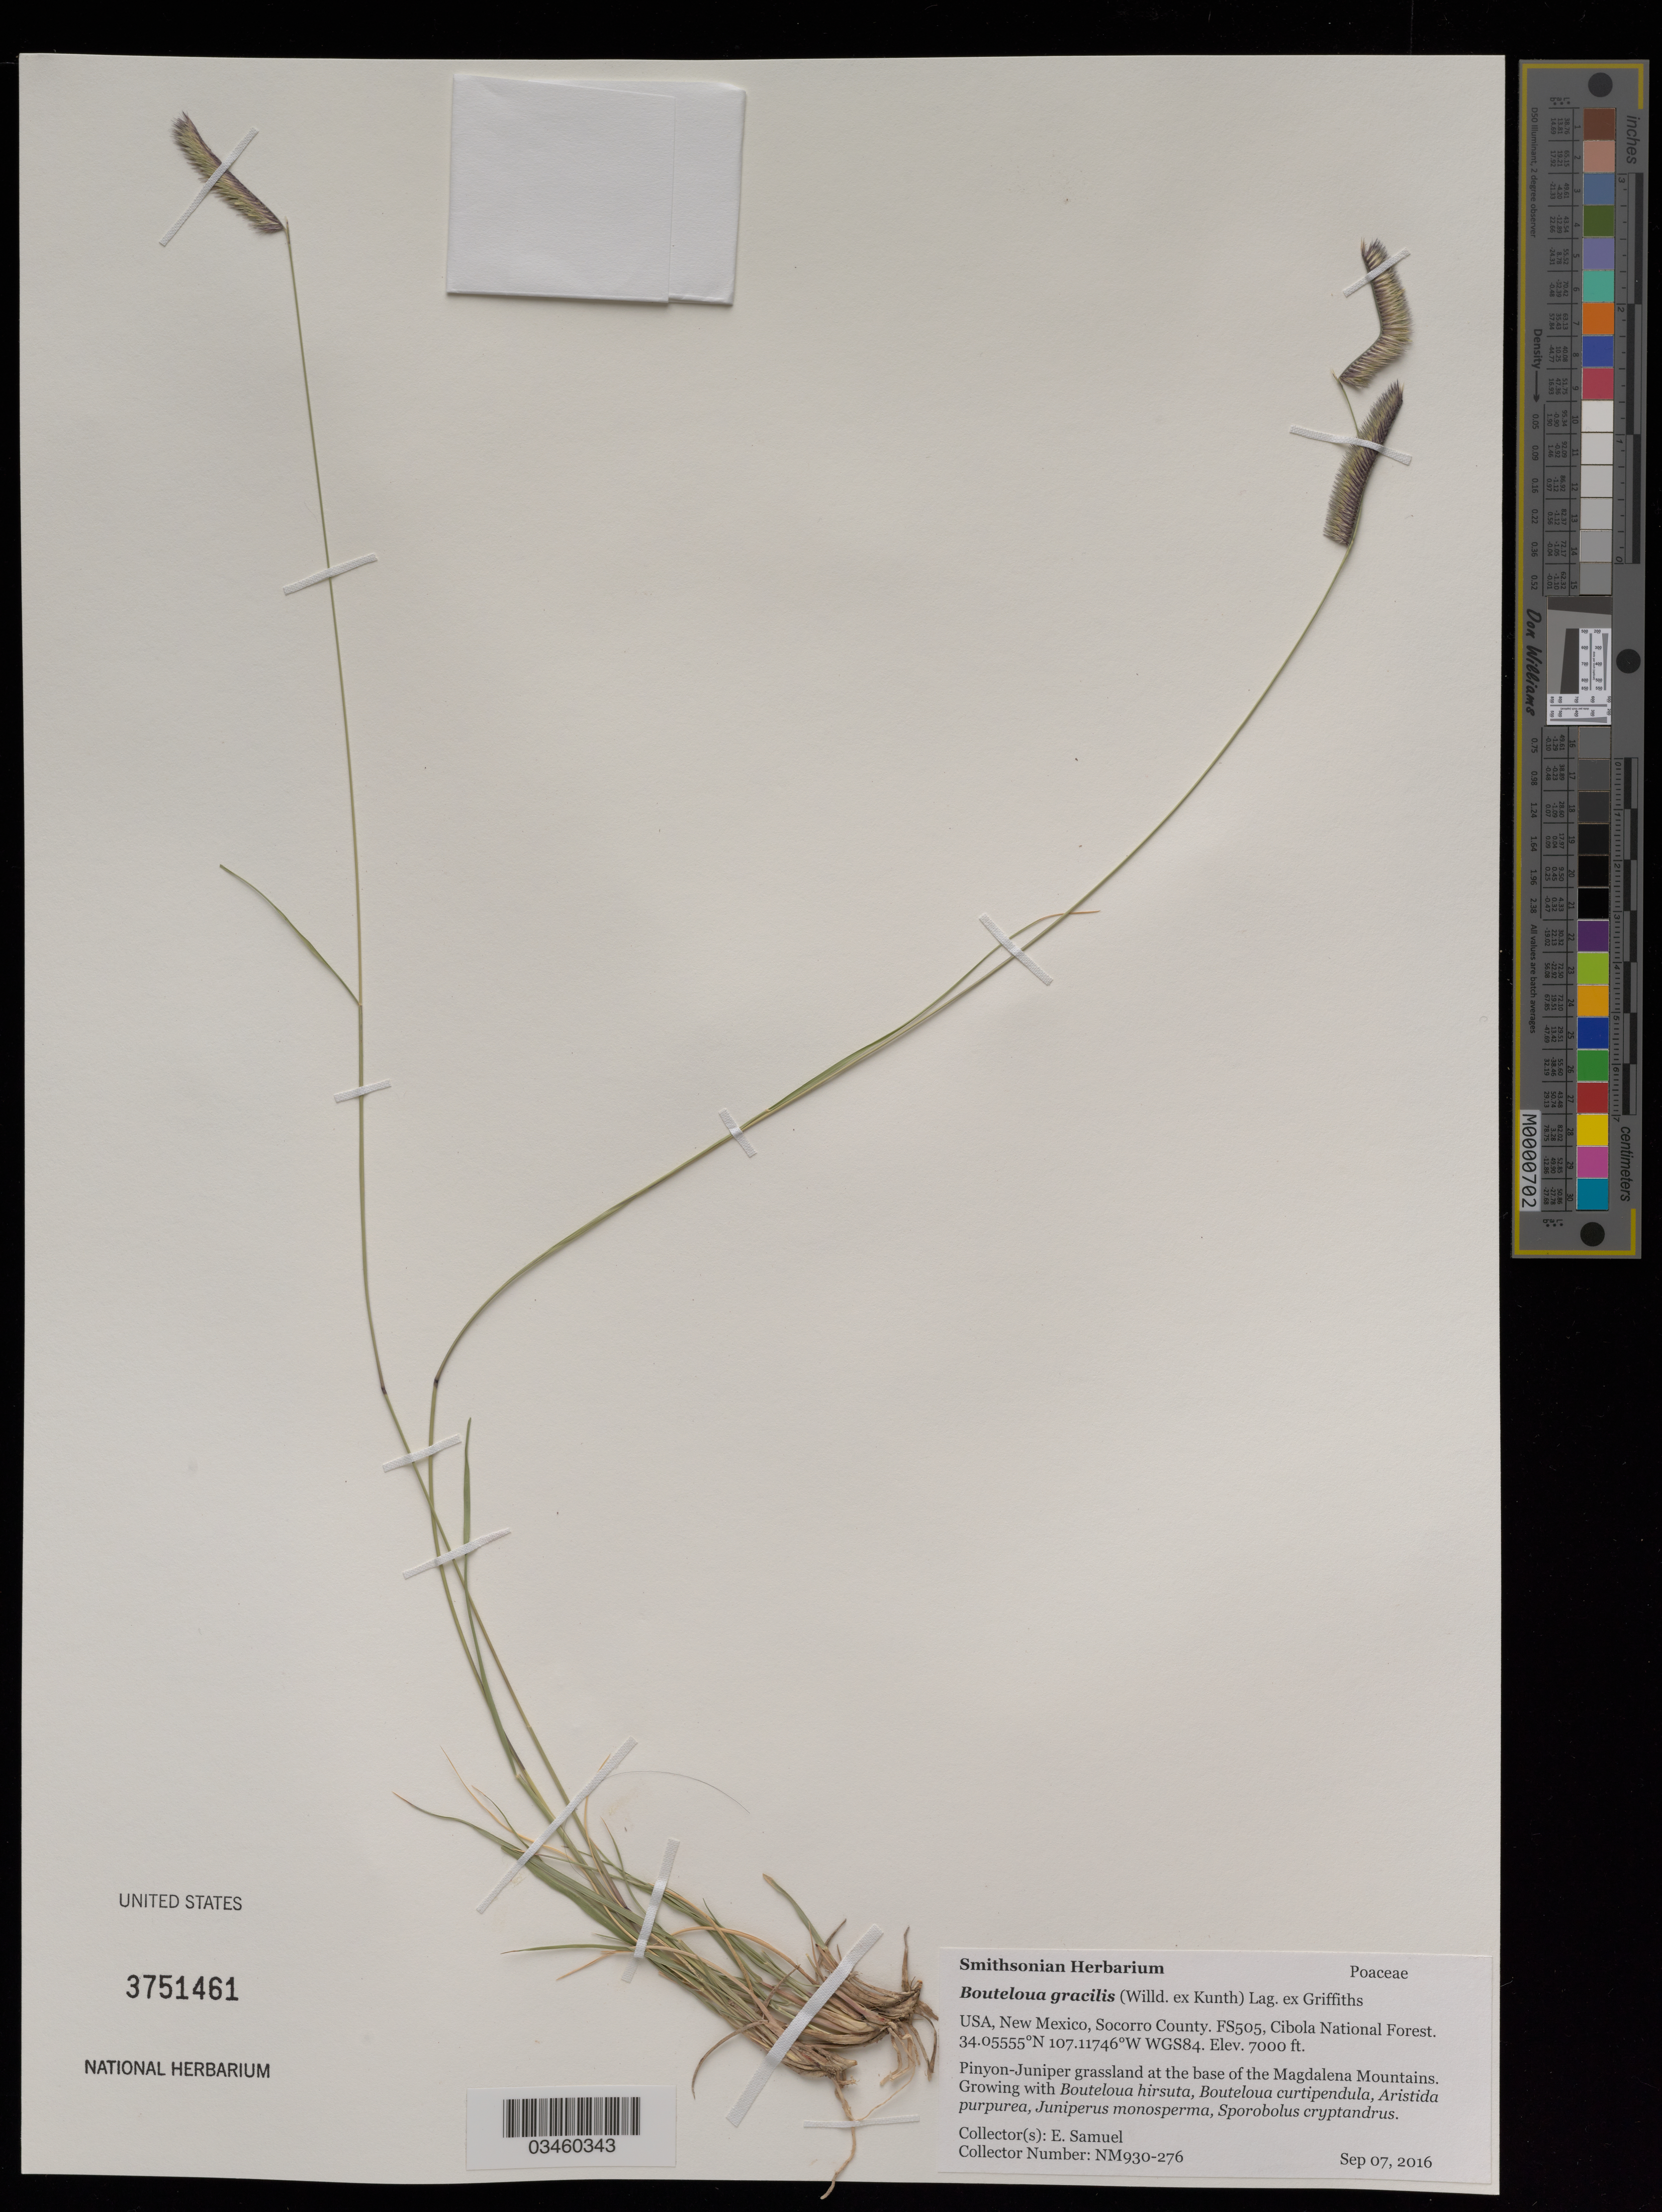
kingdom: Plantae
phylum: Tracheophyta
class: Liliopsida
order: Poales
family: Poaceae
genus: Bouteloua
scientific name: Bouteloua gracilis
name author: (Kunth) Lag. ex Griffiths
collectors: E. Samuel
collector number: NM930-276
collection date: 2016-09-07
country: United States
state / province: New Mexico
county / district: Socorro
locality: Cibola National Forest, FS505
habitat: Pinyon-Juniper grassland at the base of the Magdalena Mountains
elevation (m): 2134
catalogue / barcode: US 3751461